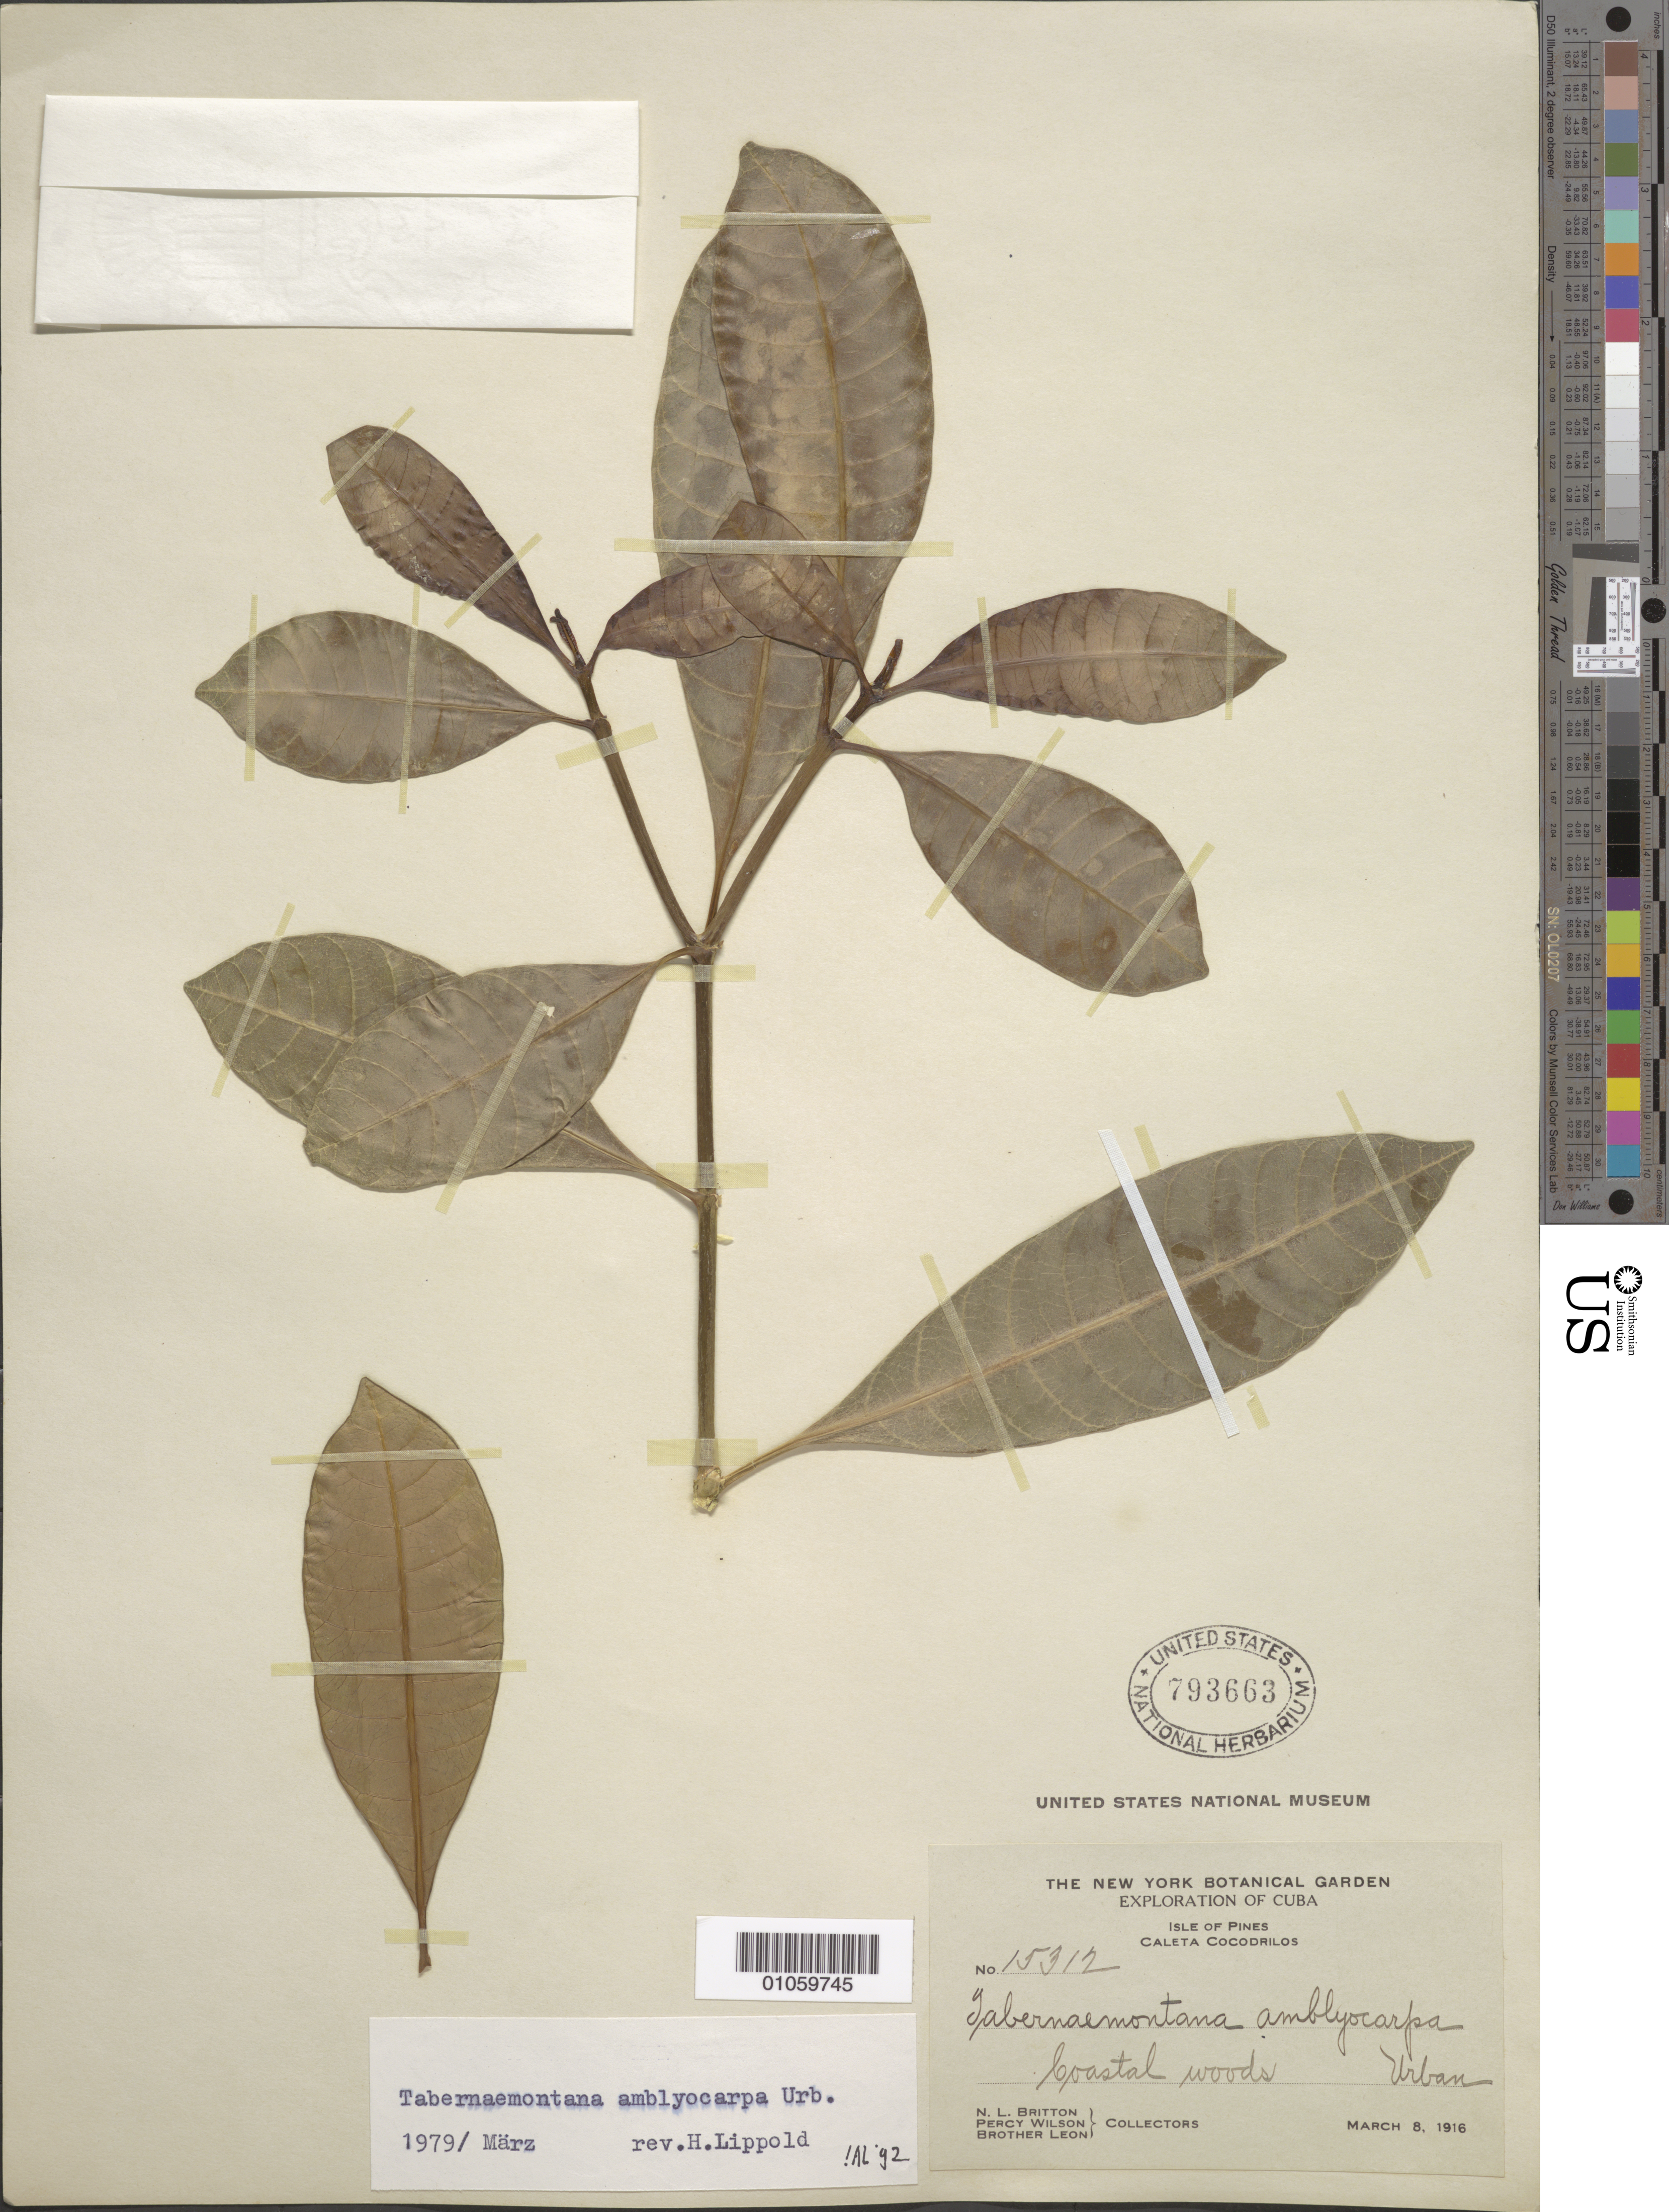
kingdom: Plantae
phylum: Tracheophyta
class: Magnoliopsida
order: Gentianales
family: Apocynaceae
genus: Tabernaemontana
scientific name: Tabernaemontana amblyocarpa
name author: Urb.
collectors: N. Britton, P. Wilson & Bro. León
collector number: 15312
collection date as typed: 08 Mar 1916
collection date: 1916-03-08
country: Cuba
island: Isla de la Juventud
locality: Caleta Cocodrilos,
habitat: Costal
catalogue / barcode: US 793663